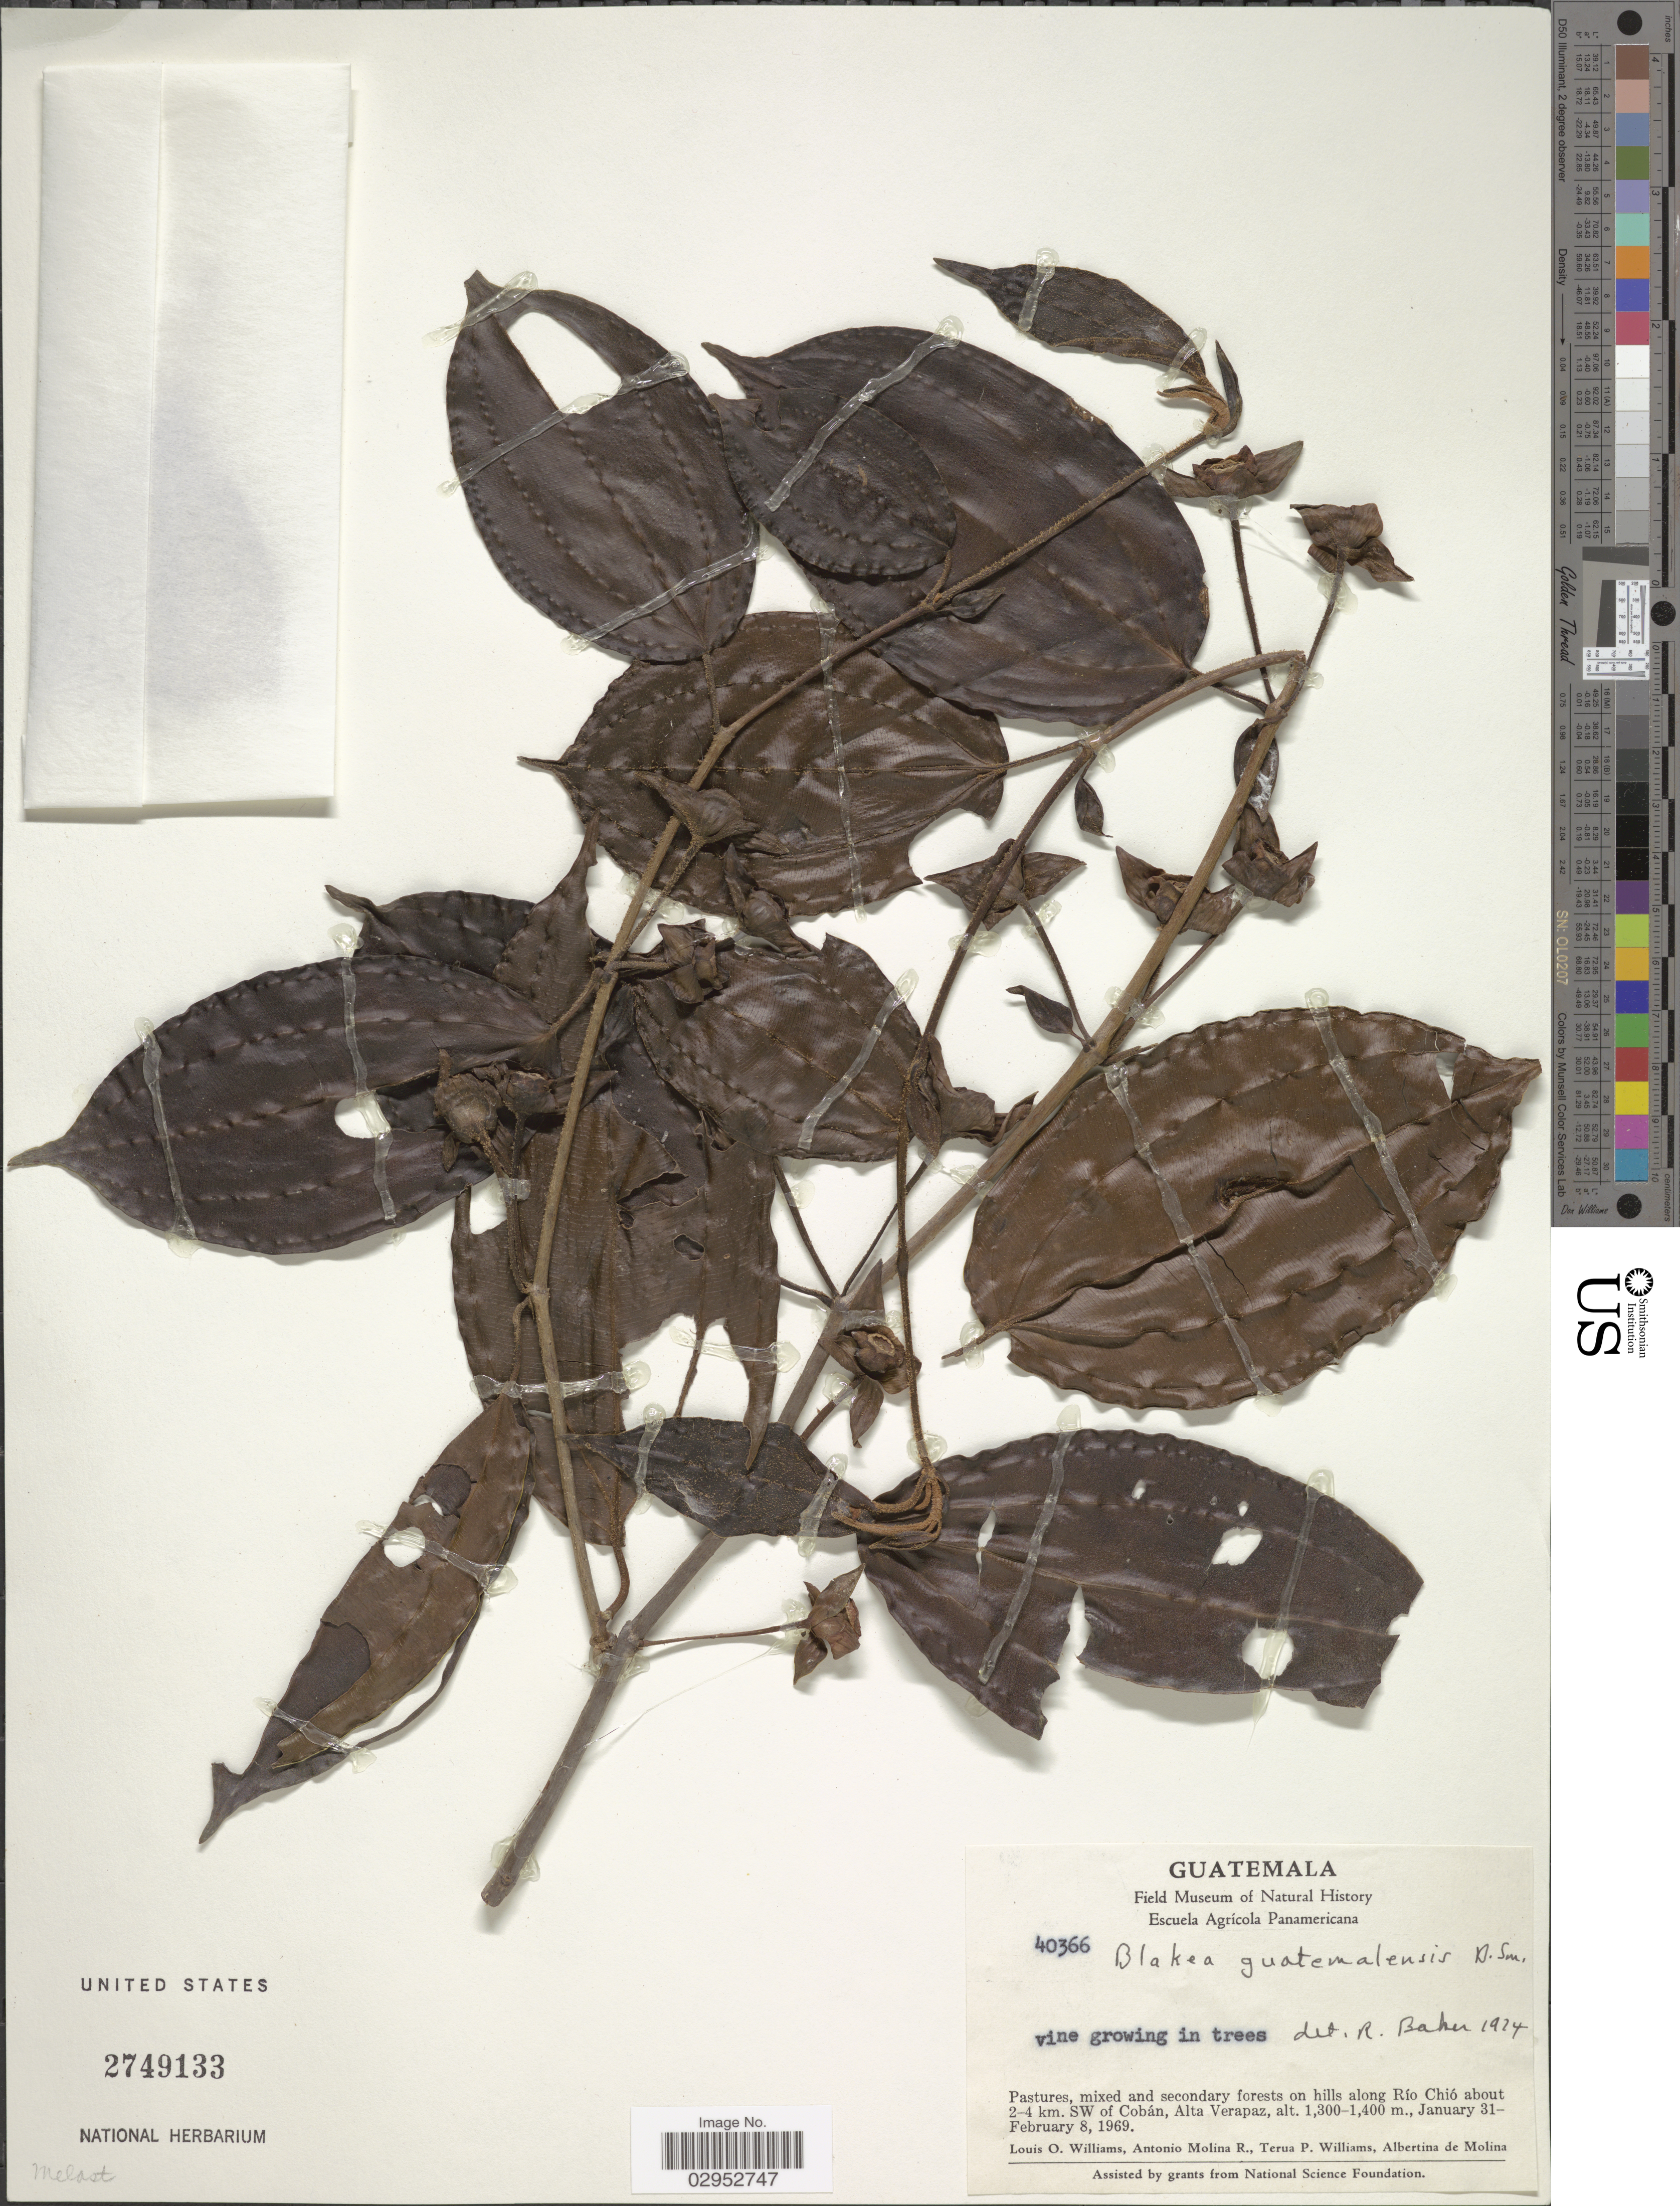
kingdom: Plantae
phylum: Tracheophyta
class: Magnoliopsida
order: Myrtales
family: Melastomataceae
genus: Blakea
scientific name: Blakea guatemalensis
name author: Donn. Sm.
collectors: L. O. Williams, A. Molina R., T. Williams & A. R. Molina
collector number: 40366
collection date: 1969-01-31/1969-02-08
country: Guatemala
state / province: Alta Verapaz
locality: Pastures, mixed and secondary forests on hills along Río Chió about 2-4 km. SW of Cobán, Alta Verapaz.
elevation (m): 1300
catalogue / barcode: US 2749133